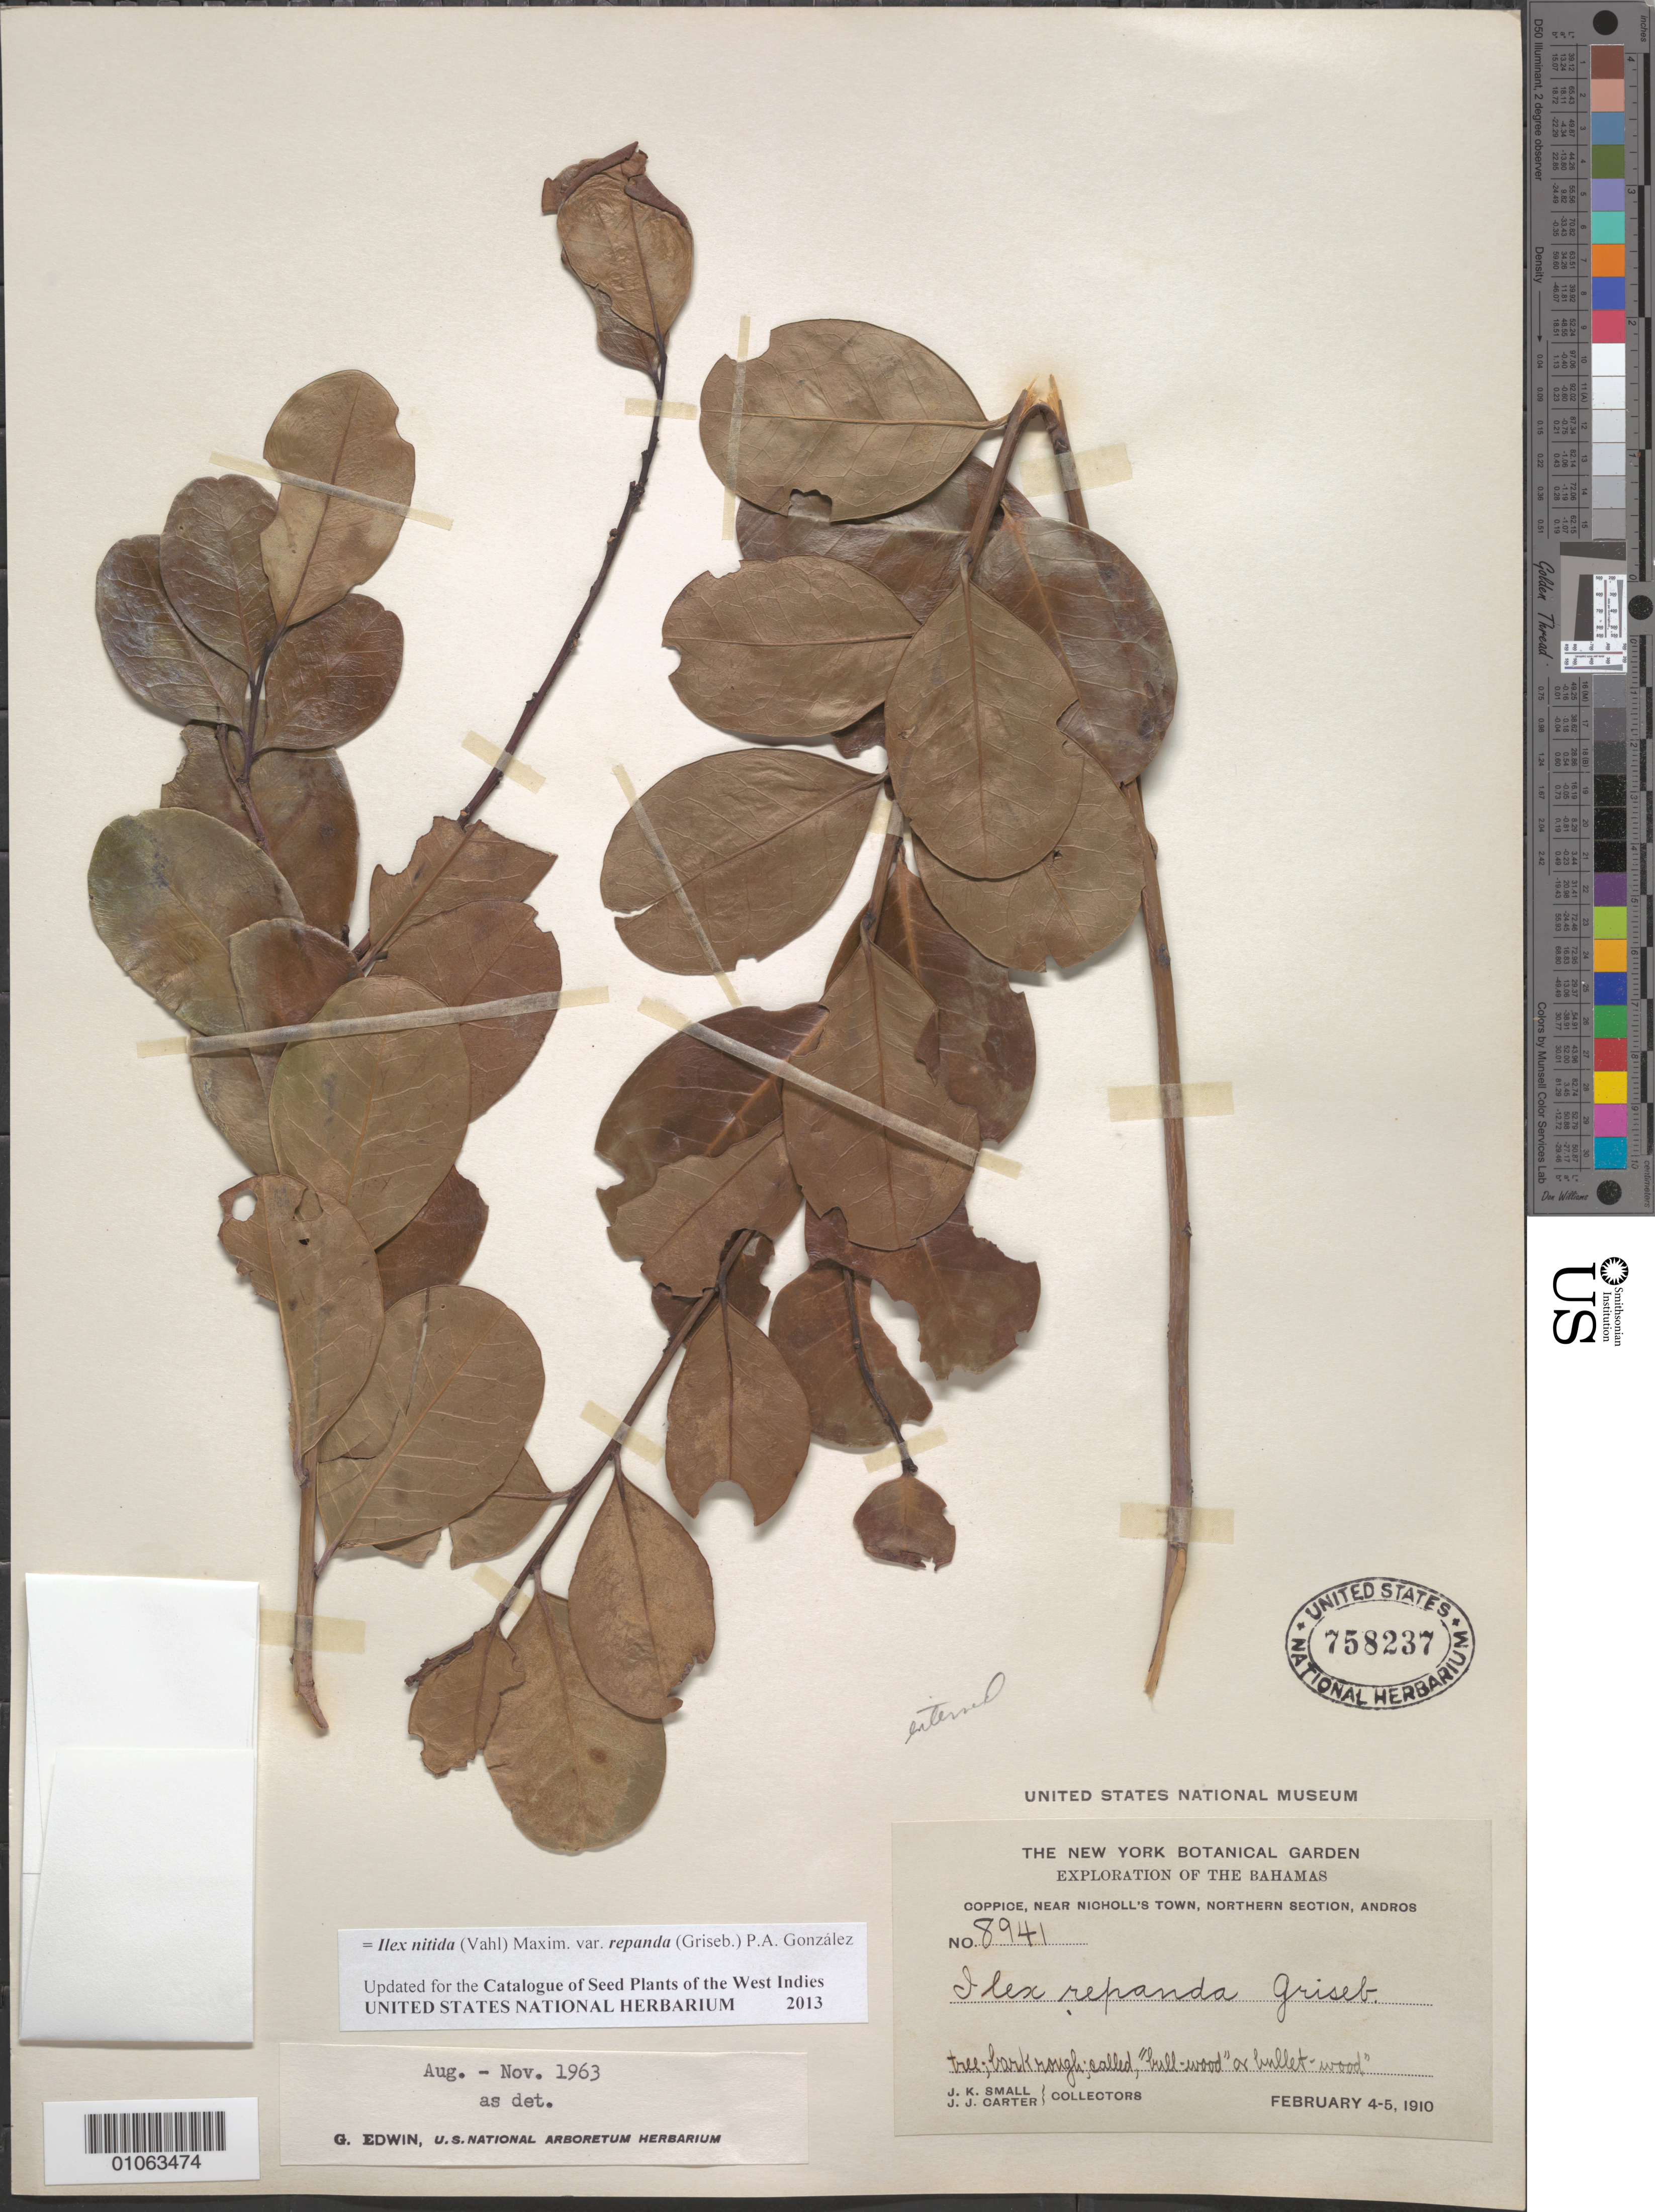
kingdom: Plantae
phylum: Tracheophyta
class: Magnoliopsida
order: Aquifoliales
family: Aquifoliaceae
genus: Ilex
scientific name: Ilex nitida var. repanda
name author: (Griseb.) P. A. González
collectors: J. K. Small & J. J. Carter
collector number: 8941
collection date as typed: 04 Feb 1910 to 05 Feb 1910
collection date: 1910-02-04/1910-02-05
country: Bahamas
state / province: North Andros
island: Andros I.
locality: Coppice, near Nichol's town.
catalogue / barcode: US 758237